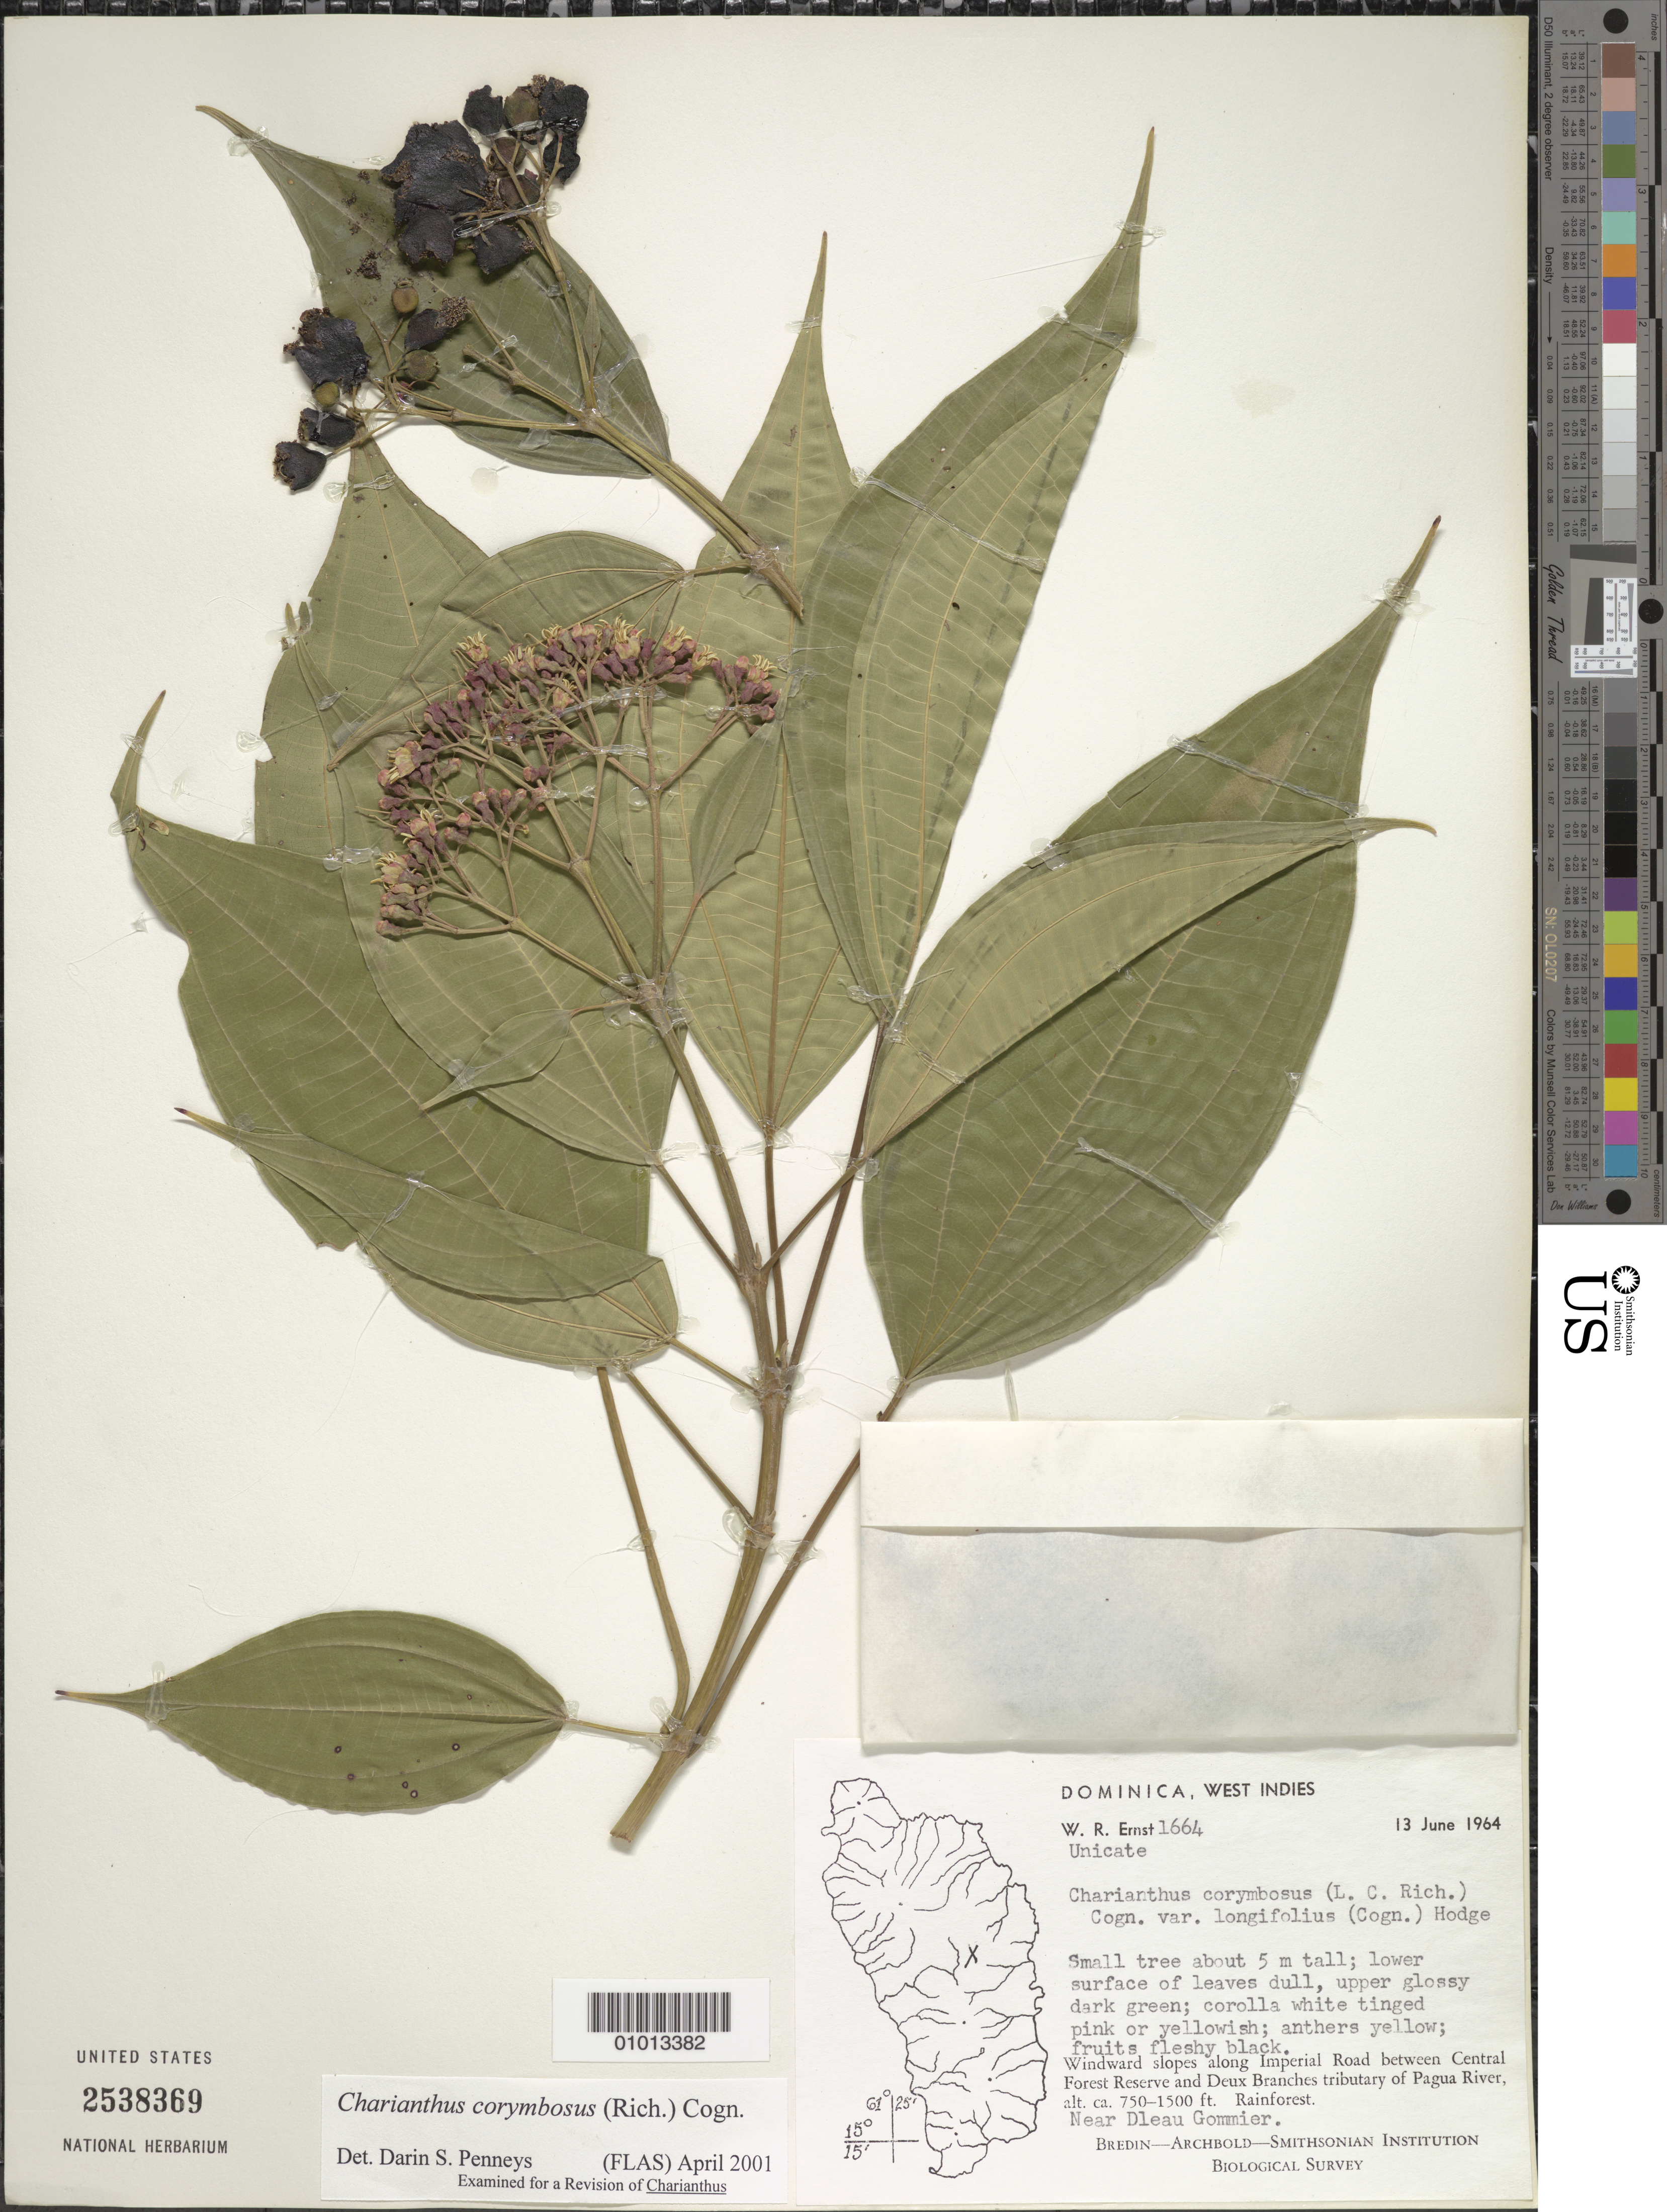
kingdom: Plantae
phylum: Tracheophyta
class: Magnoliopsida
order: Myrtales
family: Melastomataceae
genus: Charianthus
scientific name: Charianthus corymbosus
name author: (Rich.) Cogn.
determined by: Penneys, D. S.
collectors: W. R. Ernst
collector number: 1664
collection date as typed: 13 Jun 1964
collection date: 1964-06-13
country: Dominica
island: Dominica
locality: Imperial Road between Central Forest Reserve and Deux Branches tributary or Pagua River, near Dleau Grommier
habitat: Windward slopes, rainforest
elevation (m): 229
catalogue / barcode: US 2538369